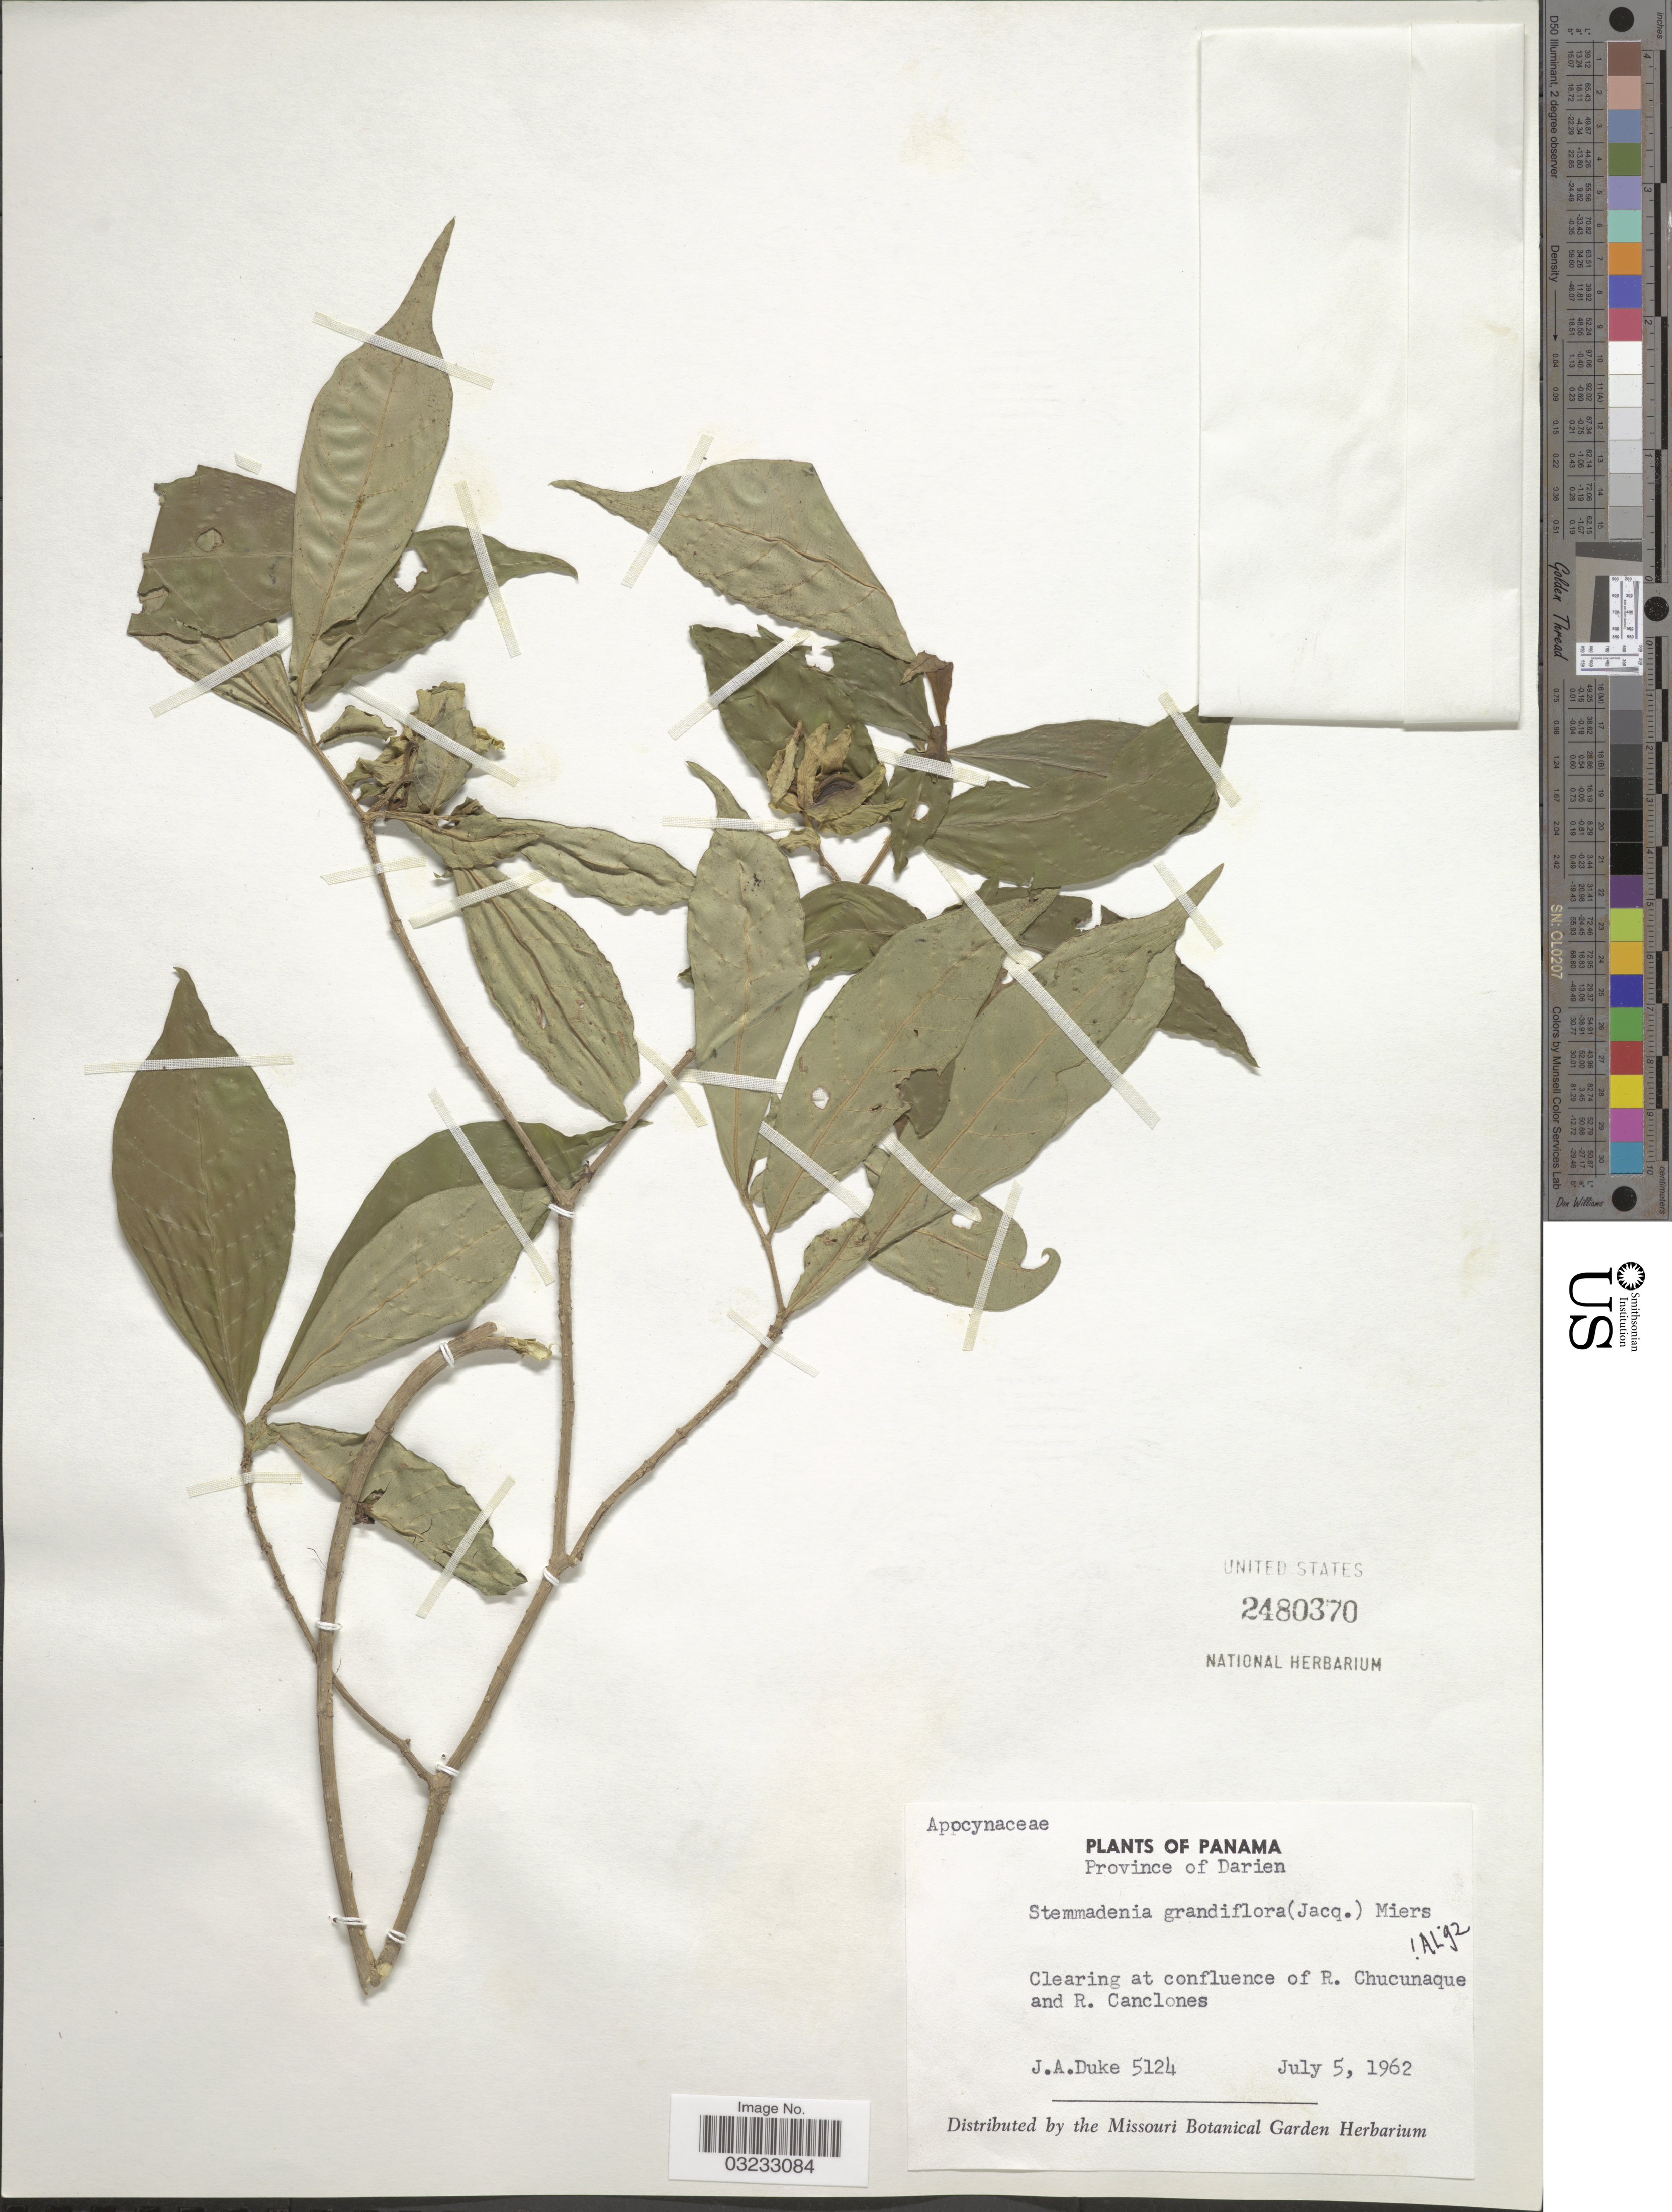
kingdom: Plantae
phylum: Tracheophyta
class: Magnoliopsida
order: Gentianales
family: Apocynaceae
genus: Stemmadenia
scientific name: Stemmadenia grandiflora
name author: (Jacq.) Miers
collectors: J. A. Duke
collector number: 5124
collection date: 1962-07-05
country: Panama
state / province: Darién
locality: Clearing at confluence of R. Chucunaque and R. Canclones.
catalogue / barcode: US 2480370